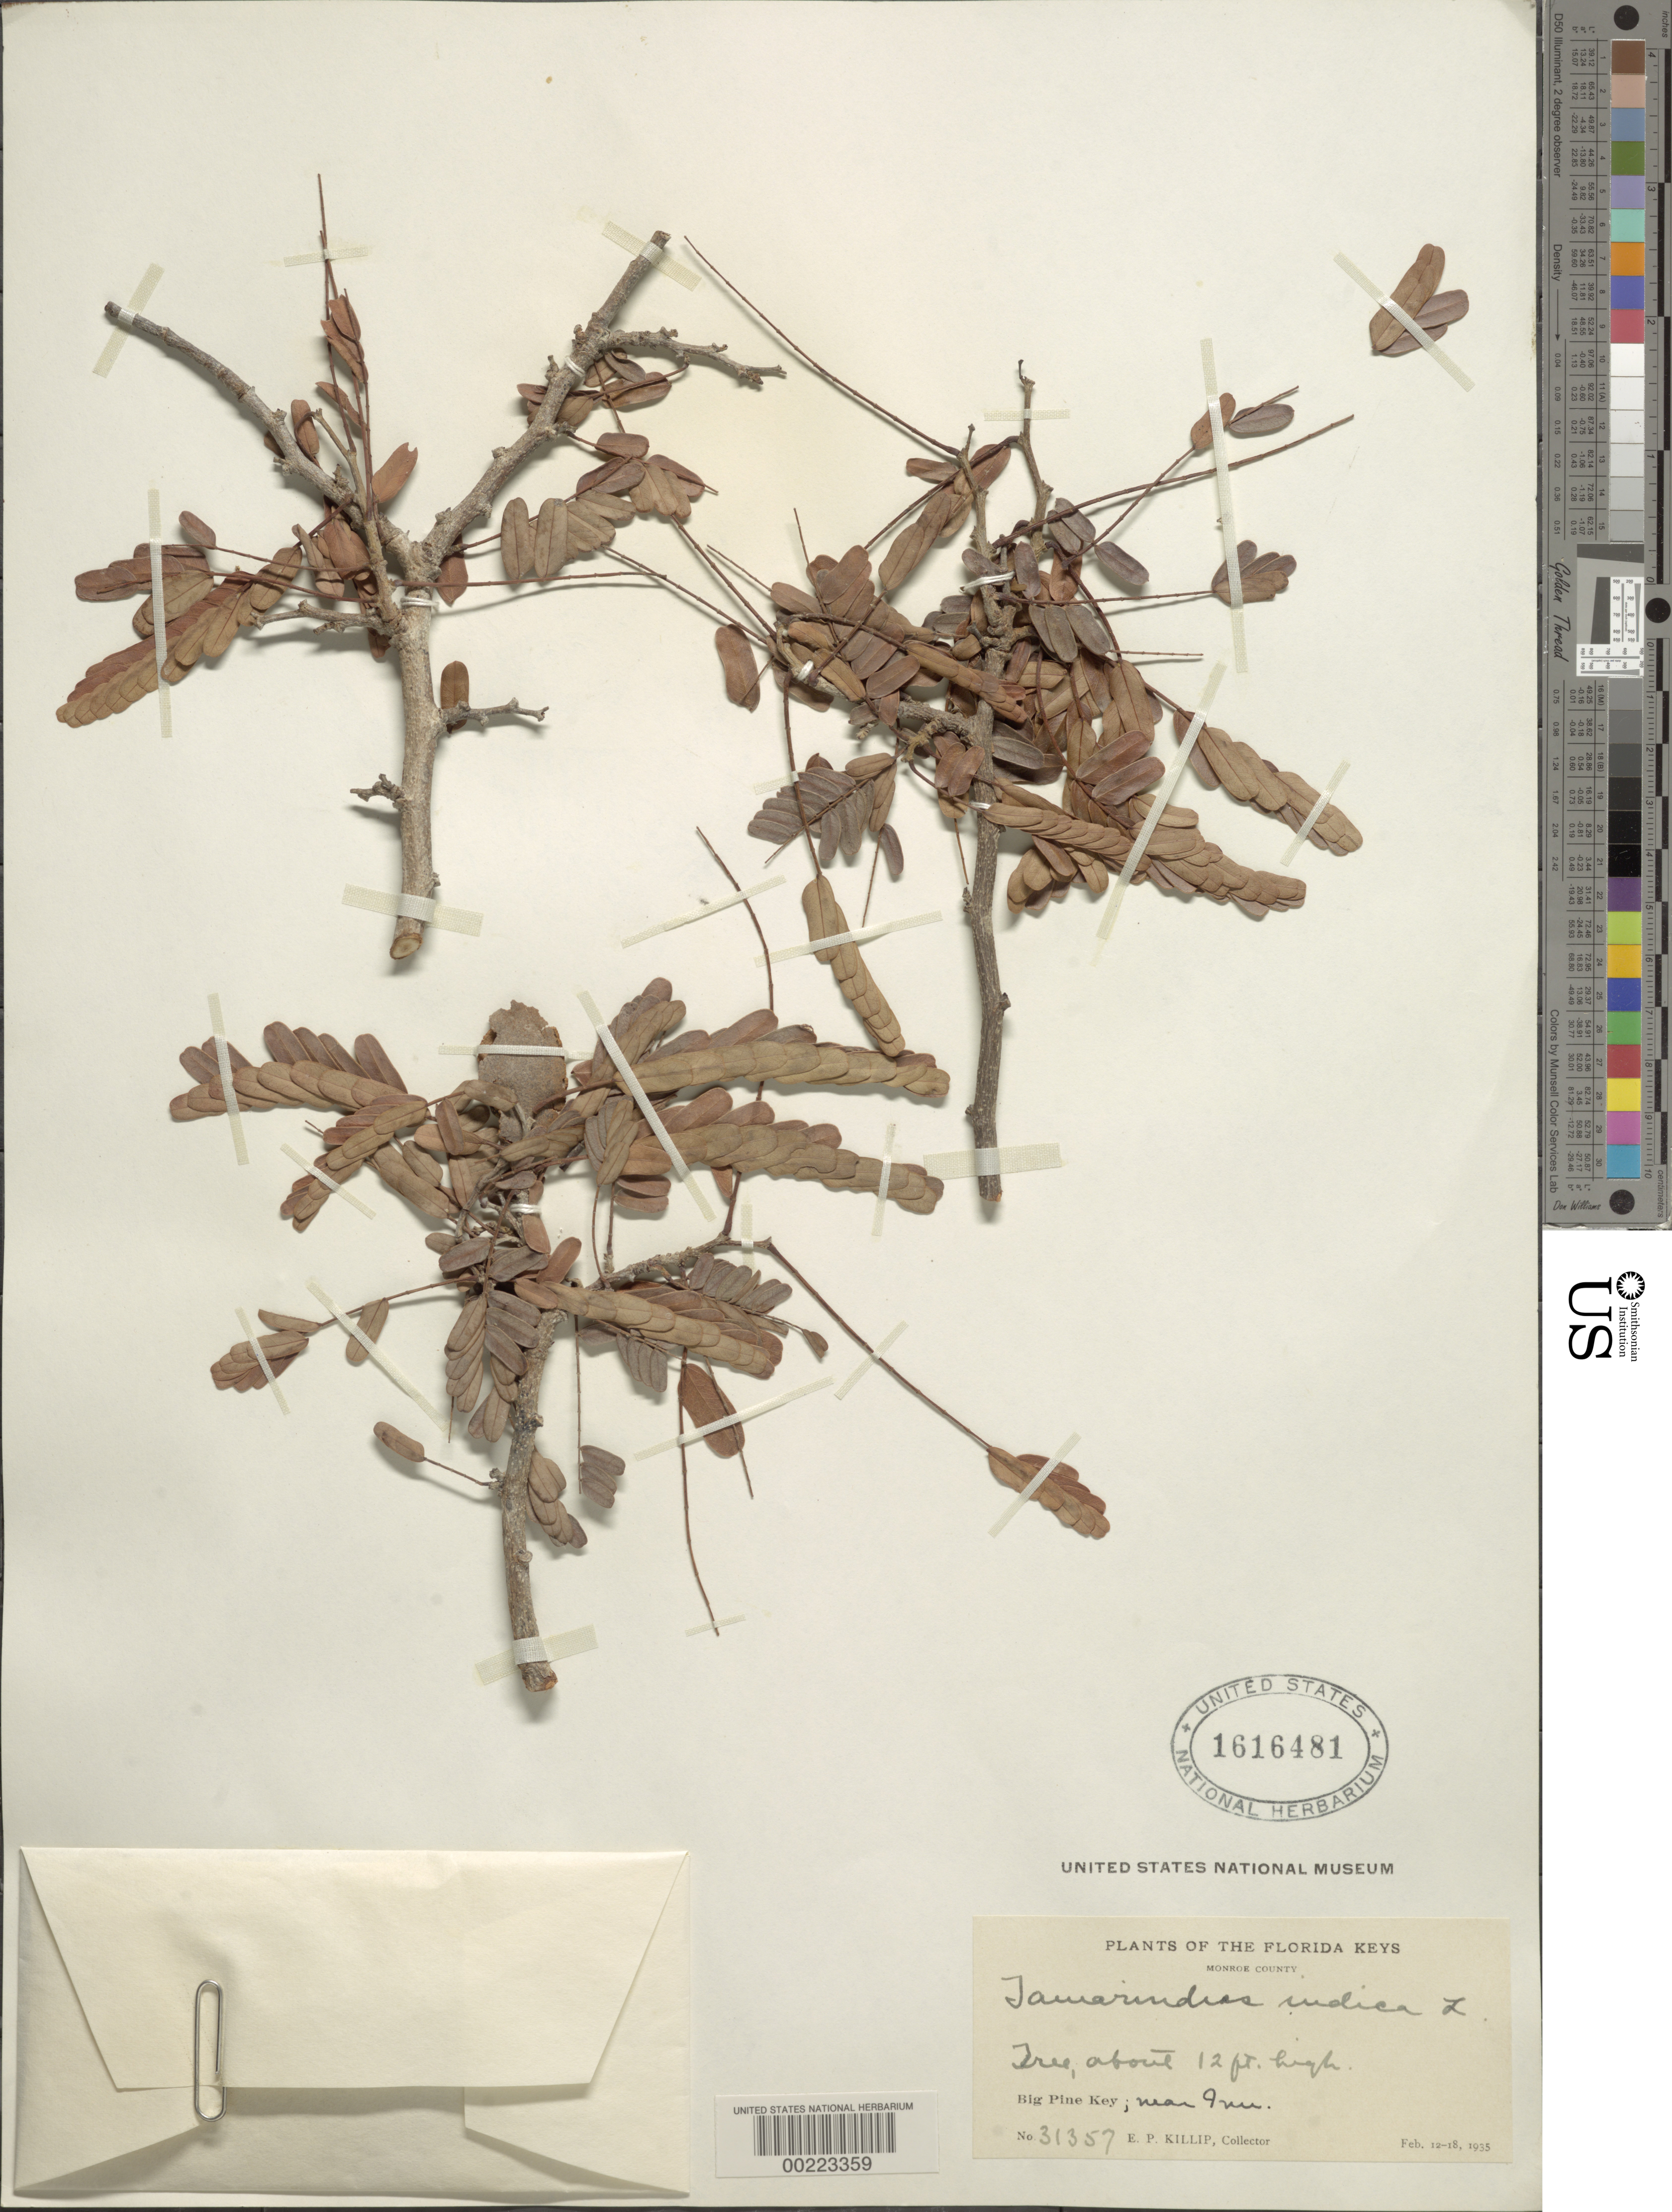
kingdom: Plantae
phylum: Tracheophyta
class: Magnoliopsida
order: Fabales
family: Fabaceae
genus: Tamarindus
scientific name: Tamarindus indica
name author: L.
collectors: E. P. Killip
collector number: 31357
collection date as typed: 12 Feb 1935 to 18 Feb 1935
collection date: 1935-02-12/1935-02-18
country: United States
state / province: Florida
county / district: Monroe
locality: Big pine key, near inn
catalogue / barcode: US 1616481